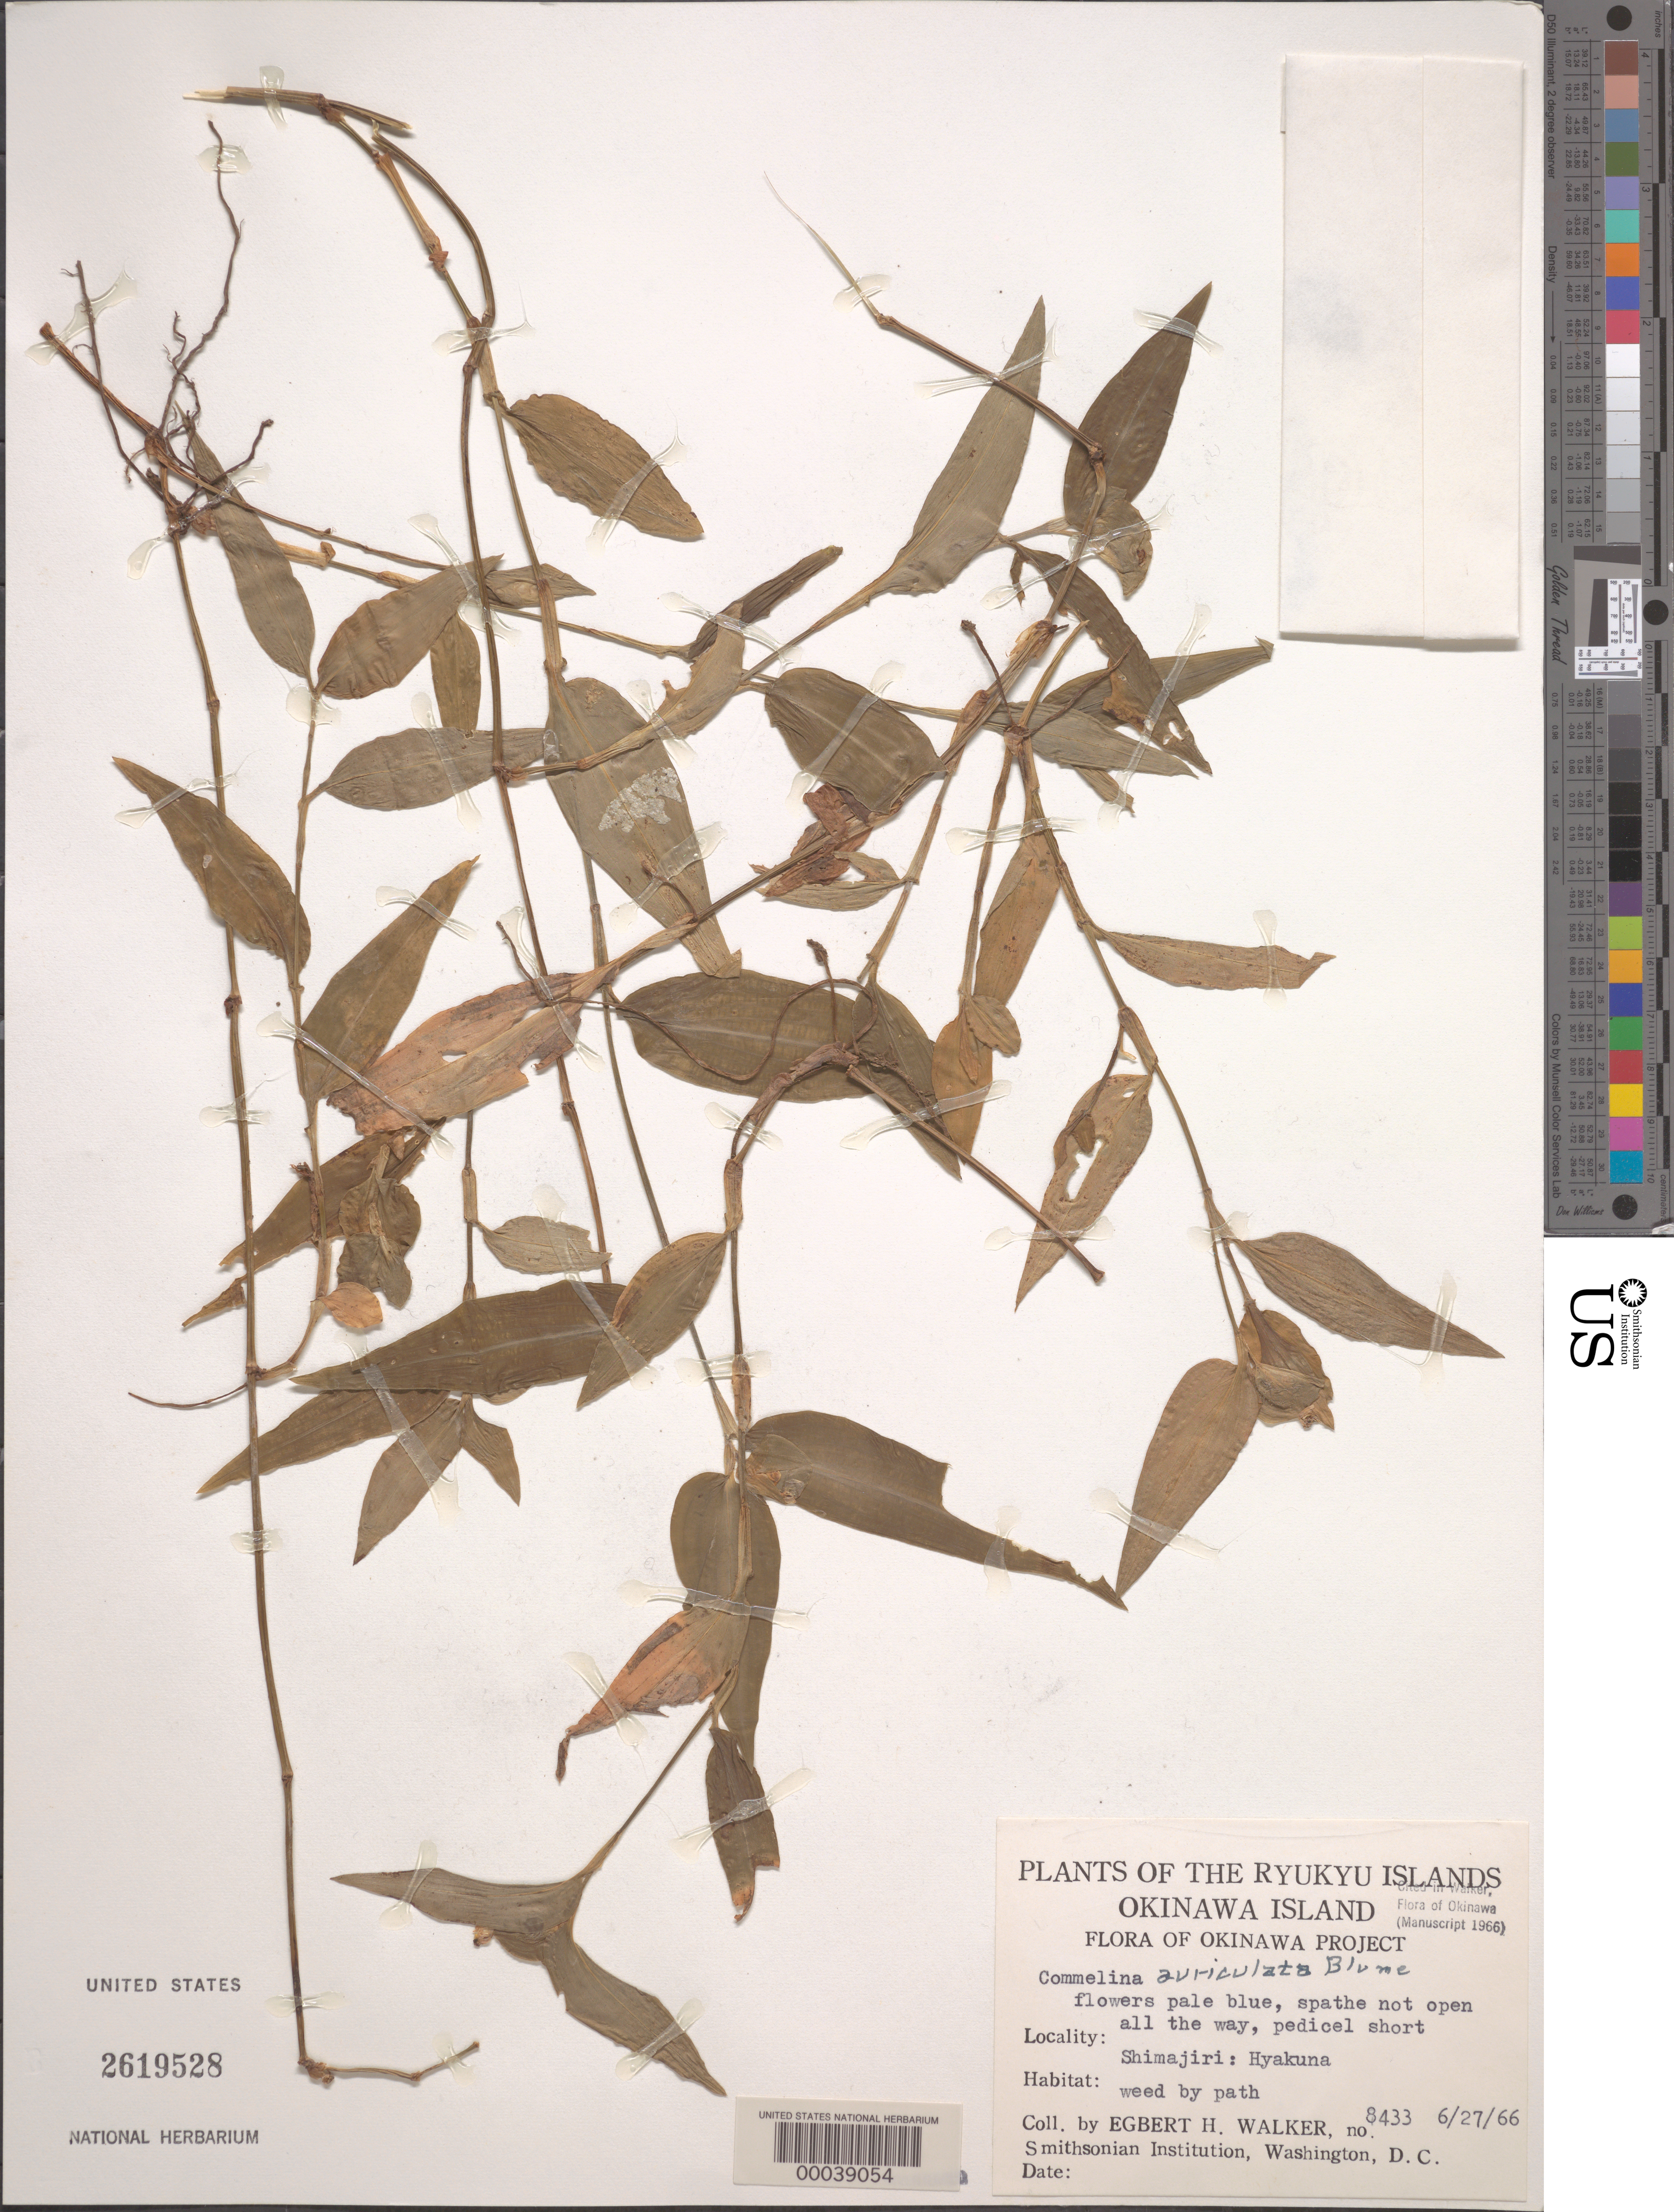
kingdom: Plantae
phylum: Tracheophyta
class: Liliopsida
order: Commelinales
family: Commelinaceae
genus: Commelina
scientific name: Commelina auriculata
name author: Blume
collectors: E. H. Walker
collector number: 8433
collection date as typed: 27 Jun 1966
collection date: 1966-06-27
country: Japan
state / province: Okinawa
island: Ryukyu Is.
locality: Shimajiri; hyakuna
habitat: Path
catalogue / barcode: US 2619528